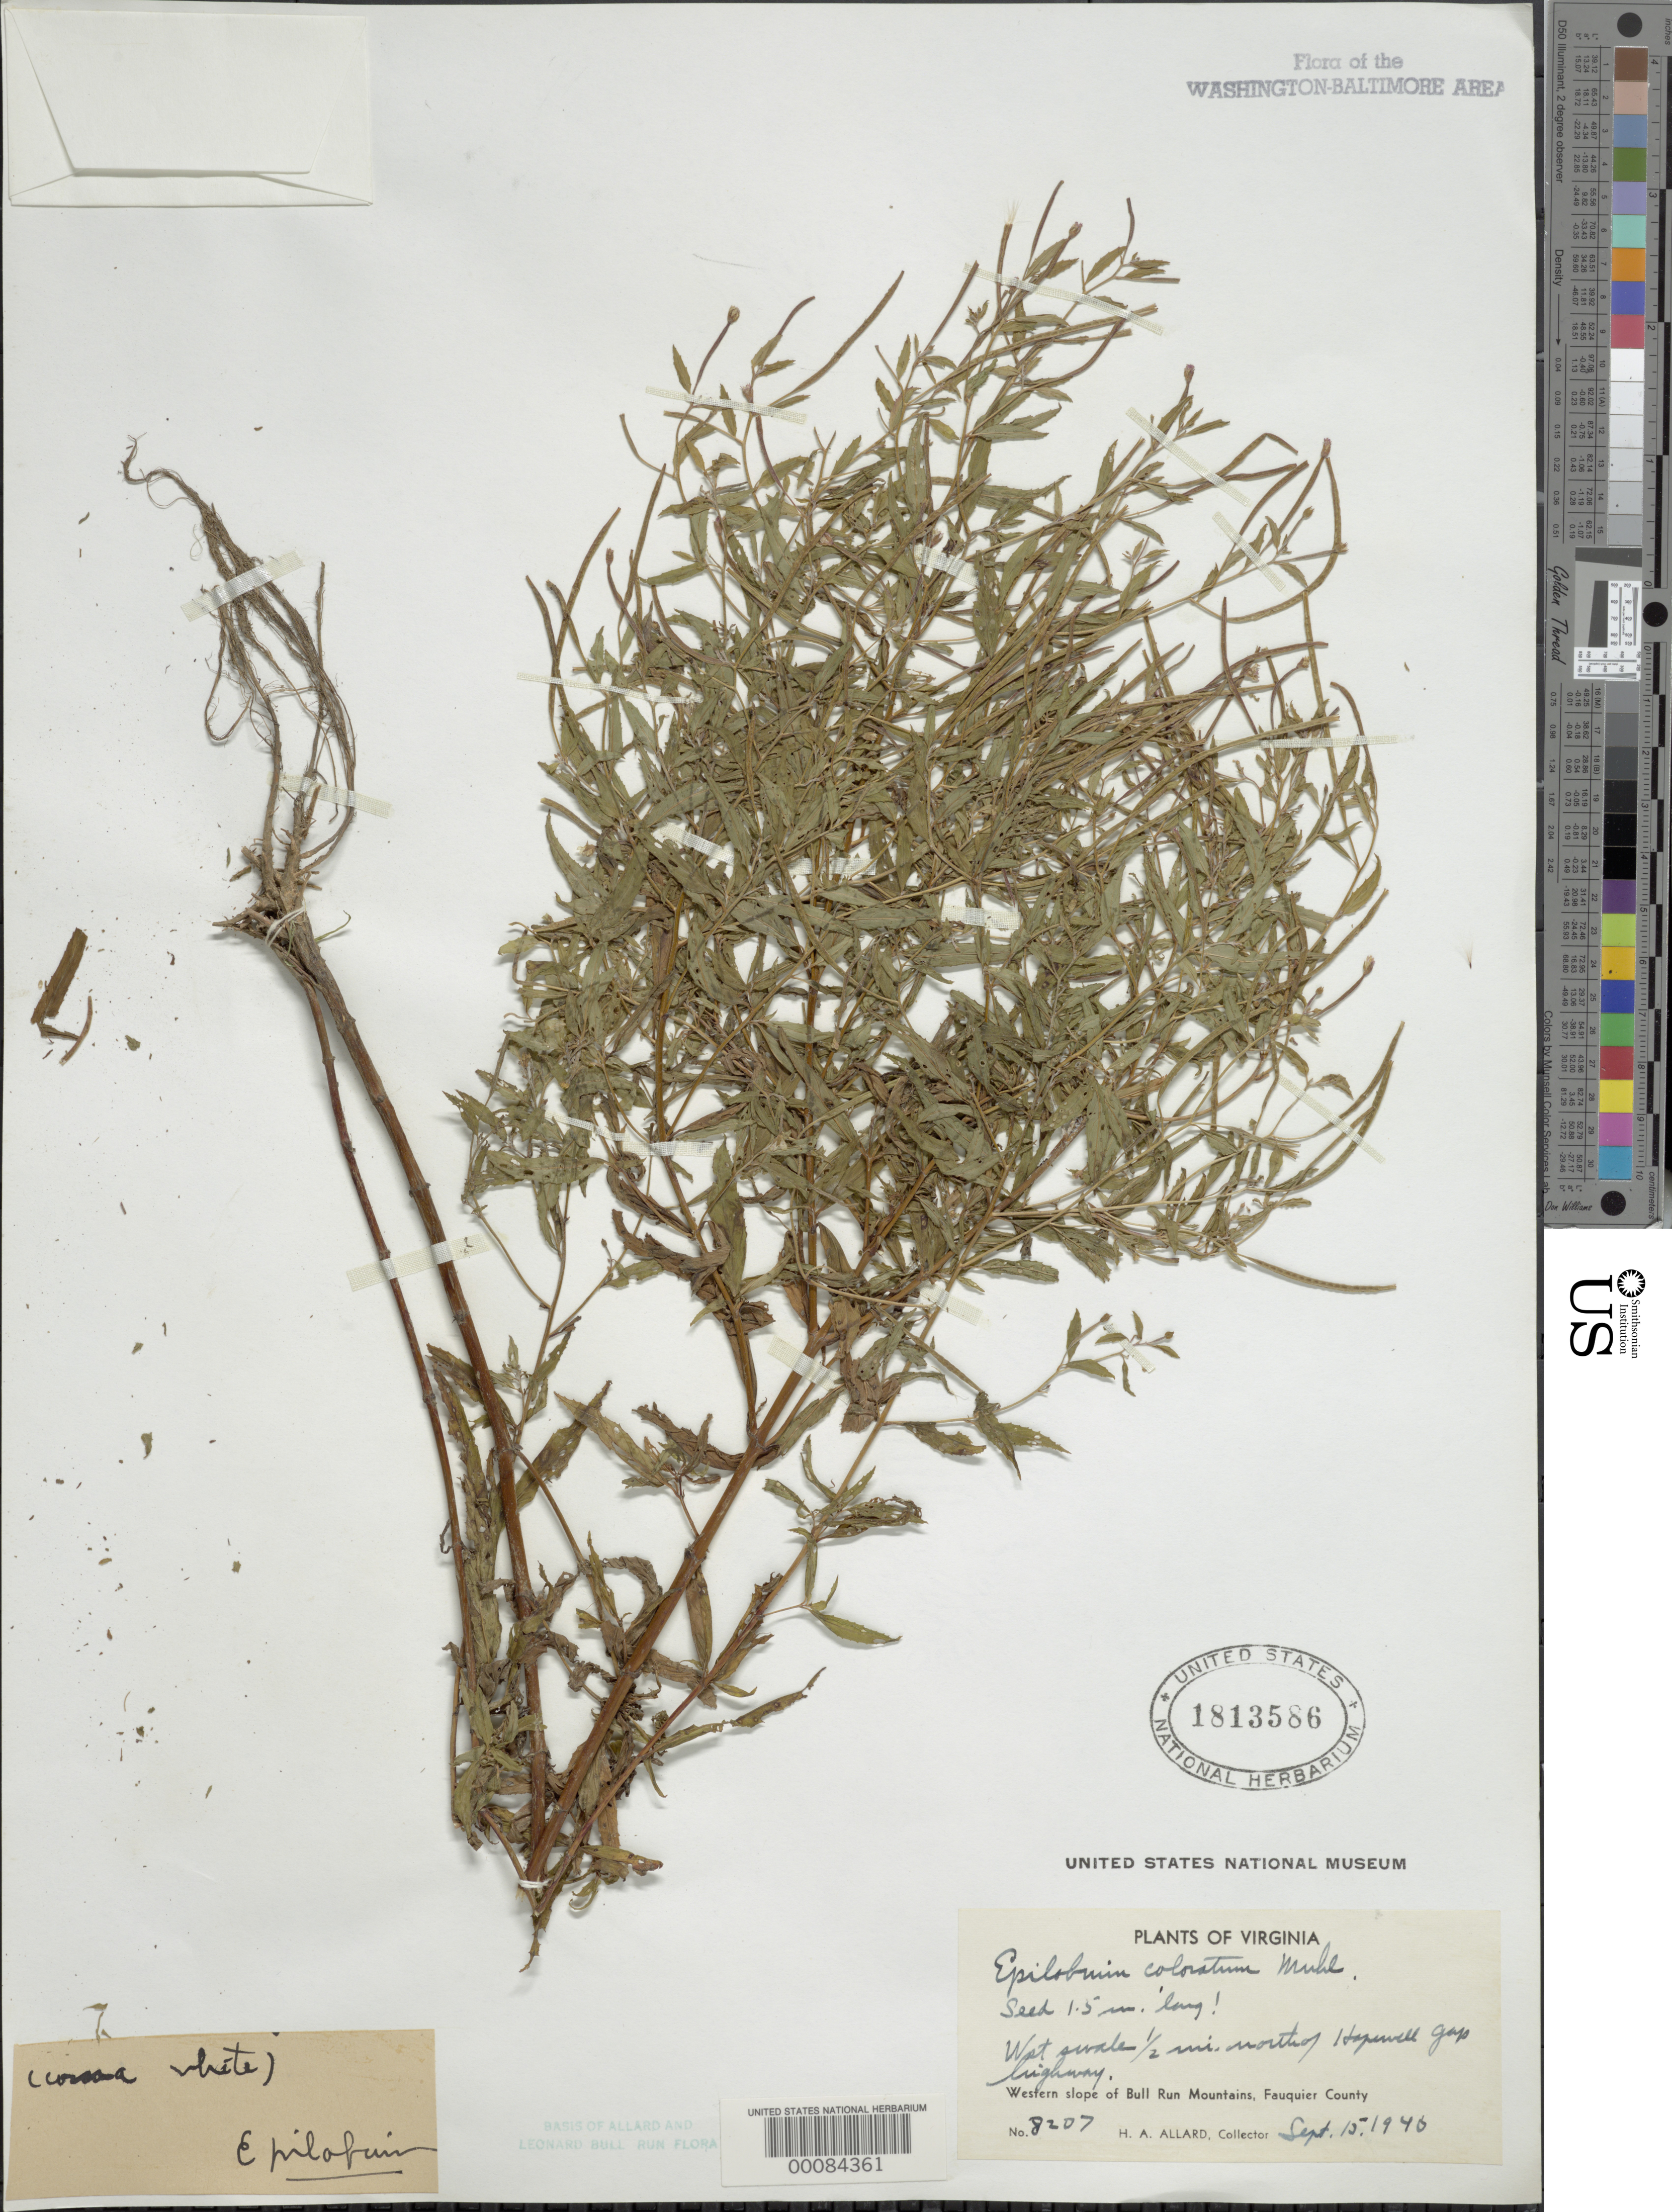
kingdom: Plantae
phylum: Tracheophyta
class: Magnoliopsida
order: Myrtales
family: Onagraceae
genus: Epilobium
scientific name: Epilobium coloratum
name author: Biehler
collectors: H. A. Allard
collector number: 8207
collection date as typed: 15 Sep 1940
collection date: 1940-09-15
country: United States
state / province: Virginia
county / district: Fauquier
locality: Ins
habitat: Wet swale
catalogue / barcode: US 1813586